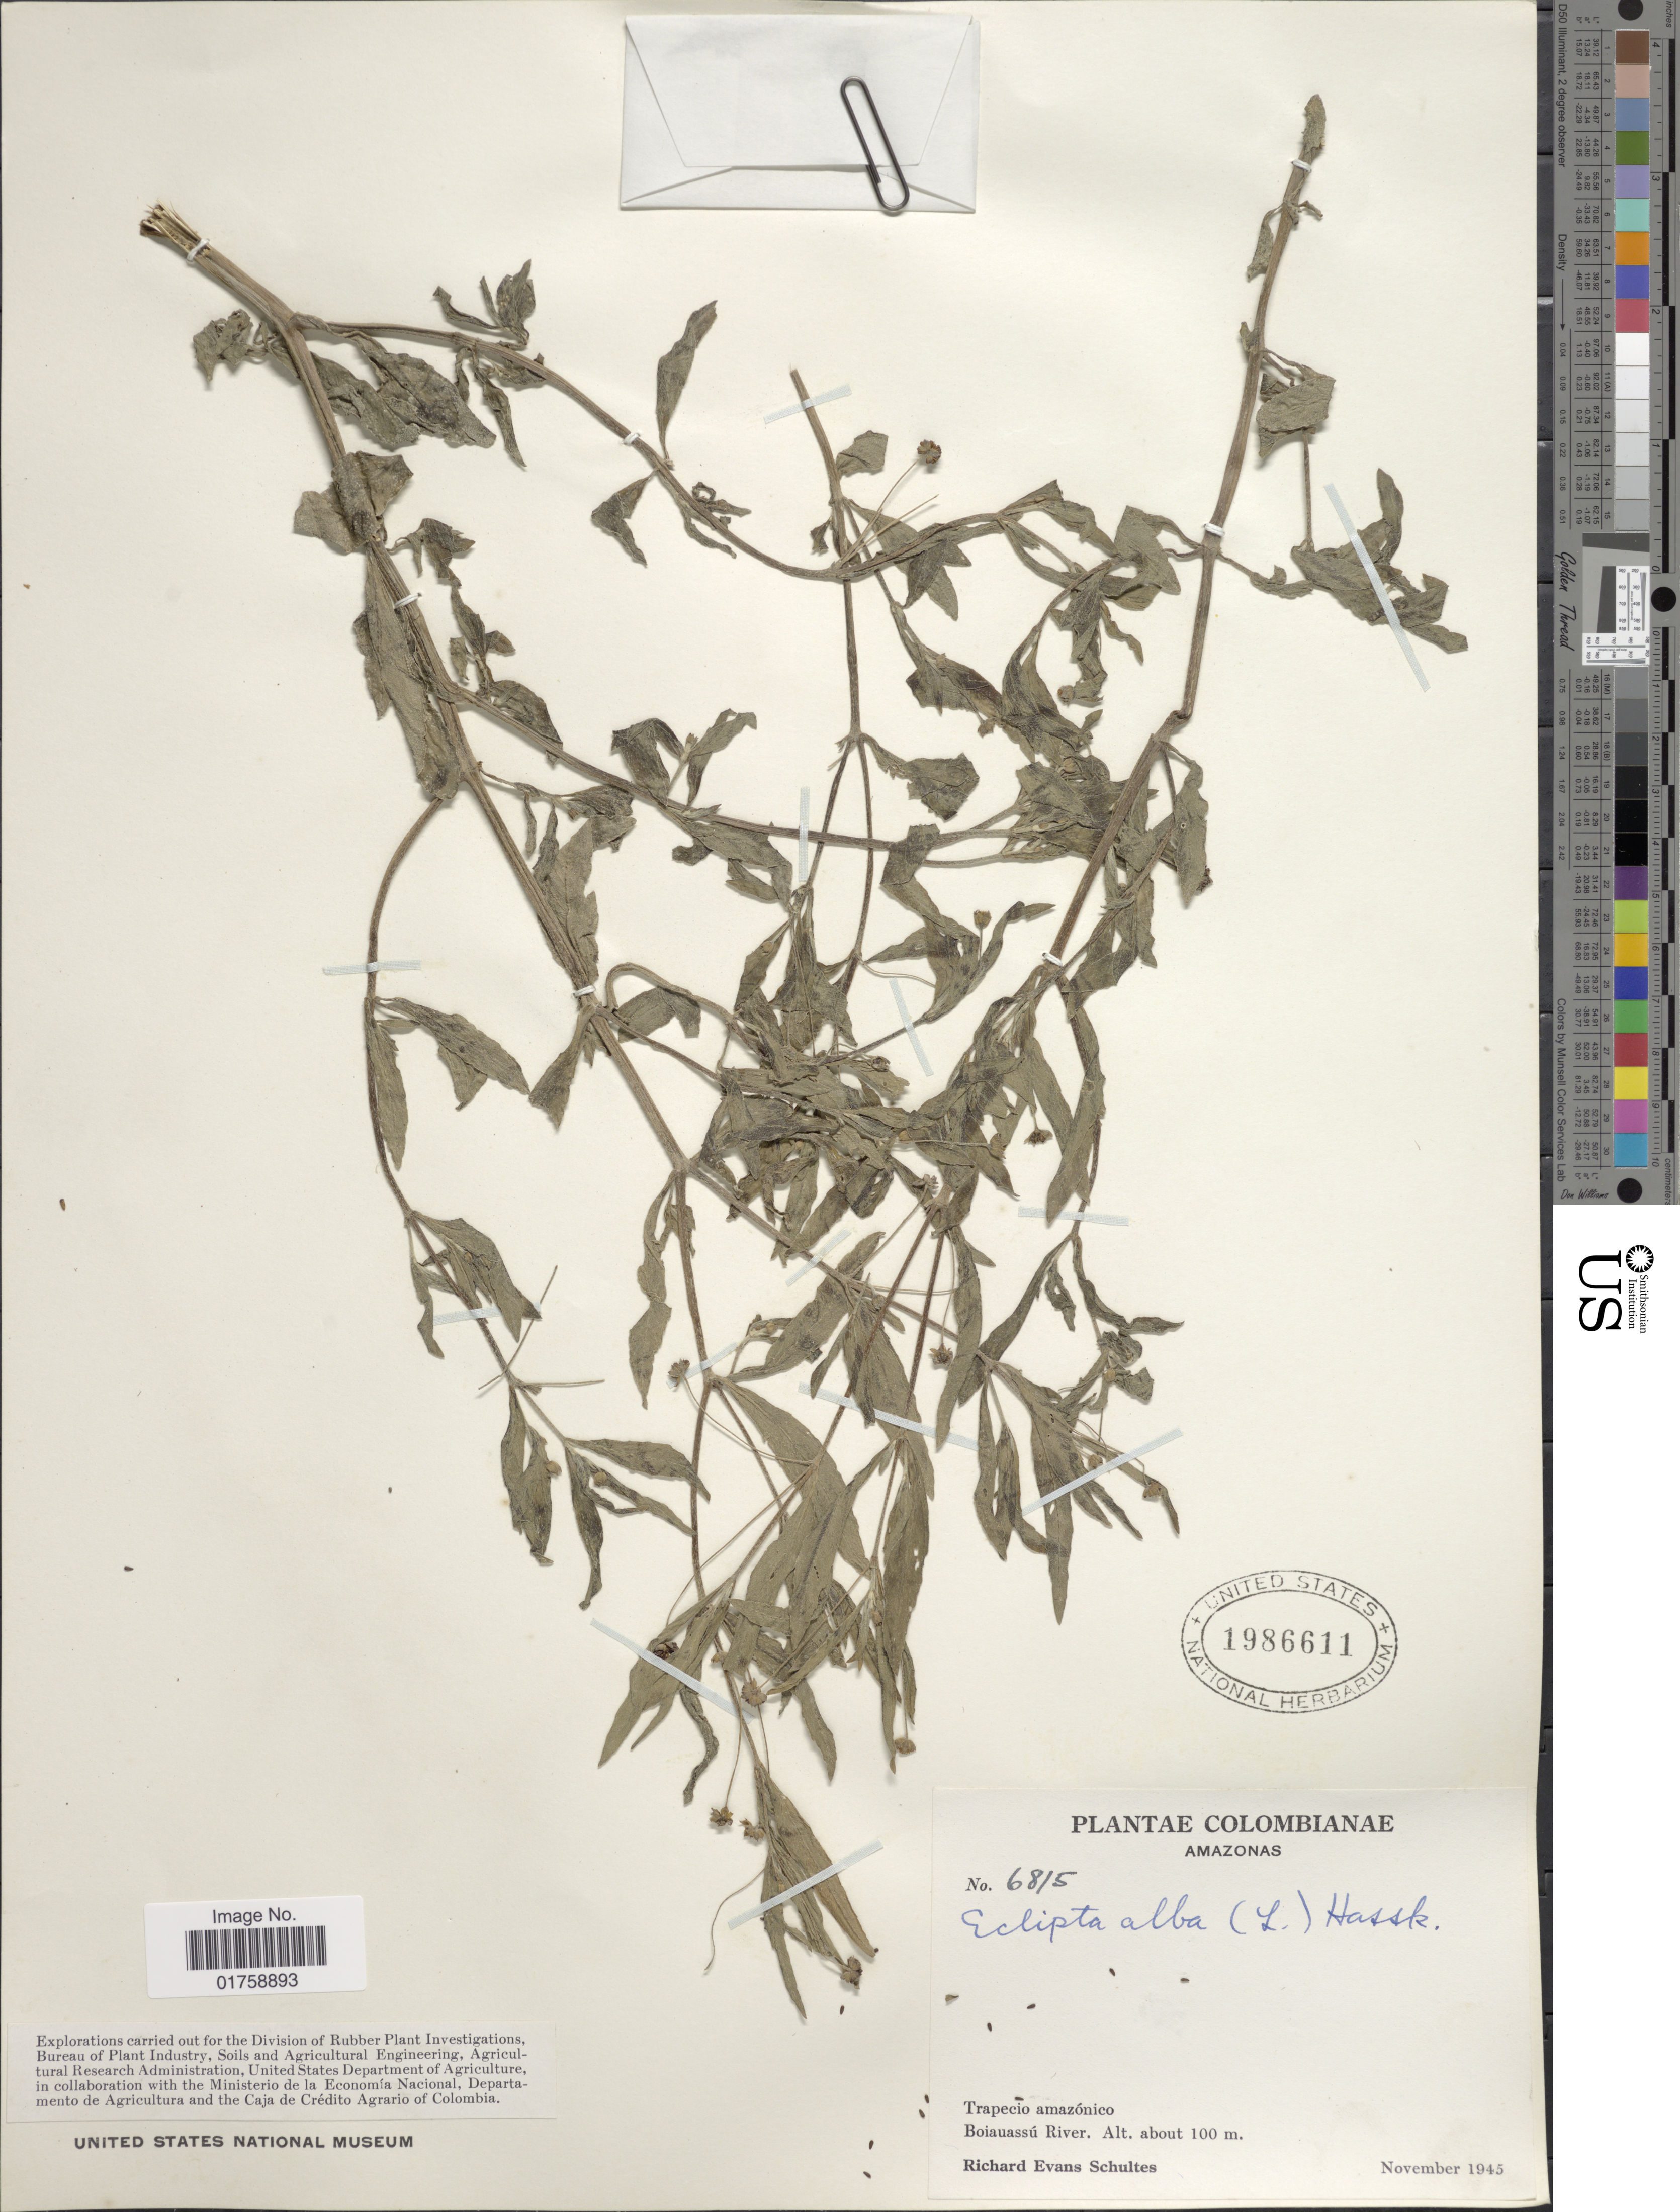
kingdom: Plantae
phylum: Tracheophyta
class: Magnoliopsida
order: Asterales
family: Asteraceae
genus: Eclipta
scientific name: Eclipta alba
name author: (L.) Hassk.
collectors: R. E. Schultes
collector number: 6815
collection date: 1945-11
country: Colombia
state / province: Amazônas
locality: Trapecio amazonica. Boiauassu River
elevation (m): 100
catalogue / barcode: US 1986611